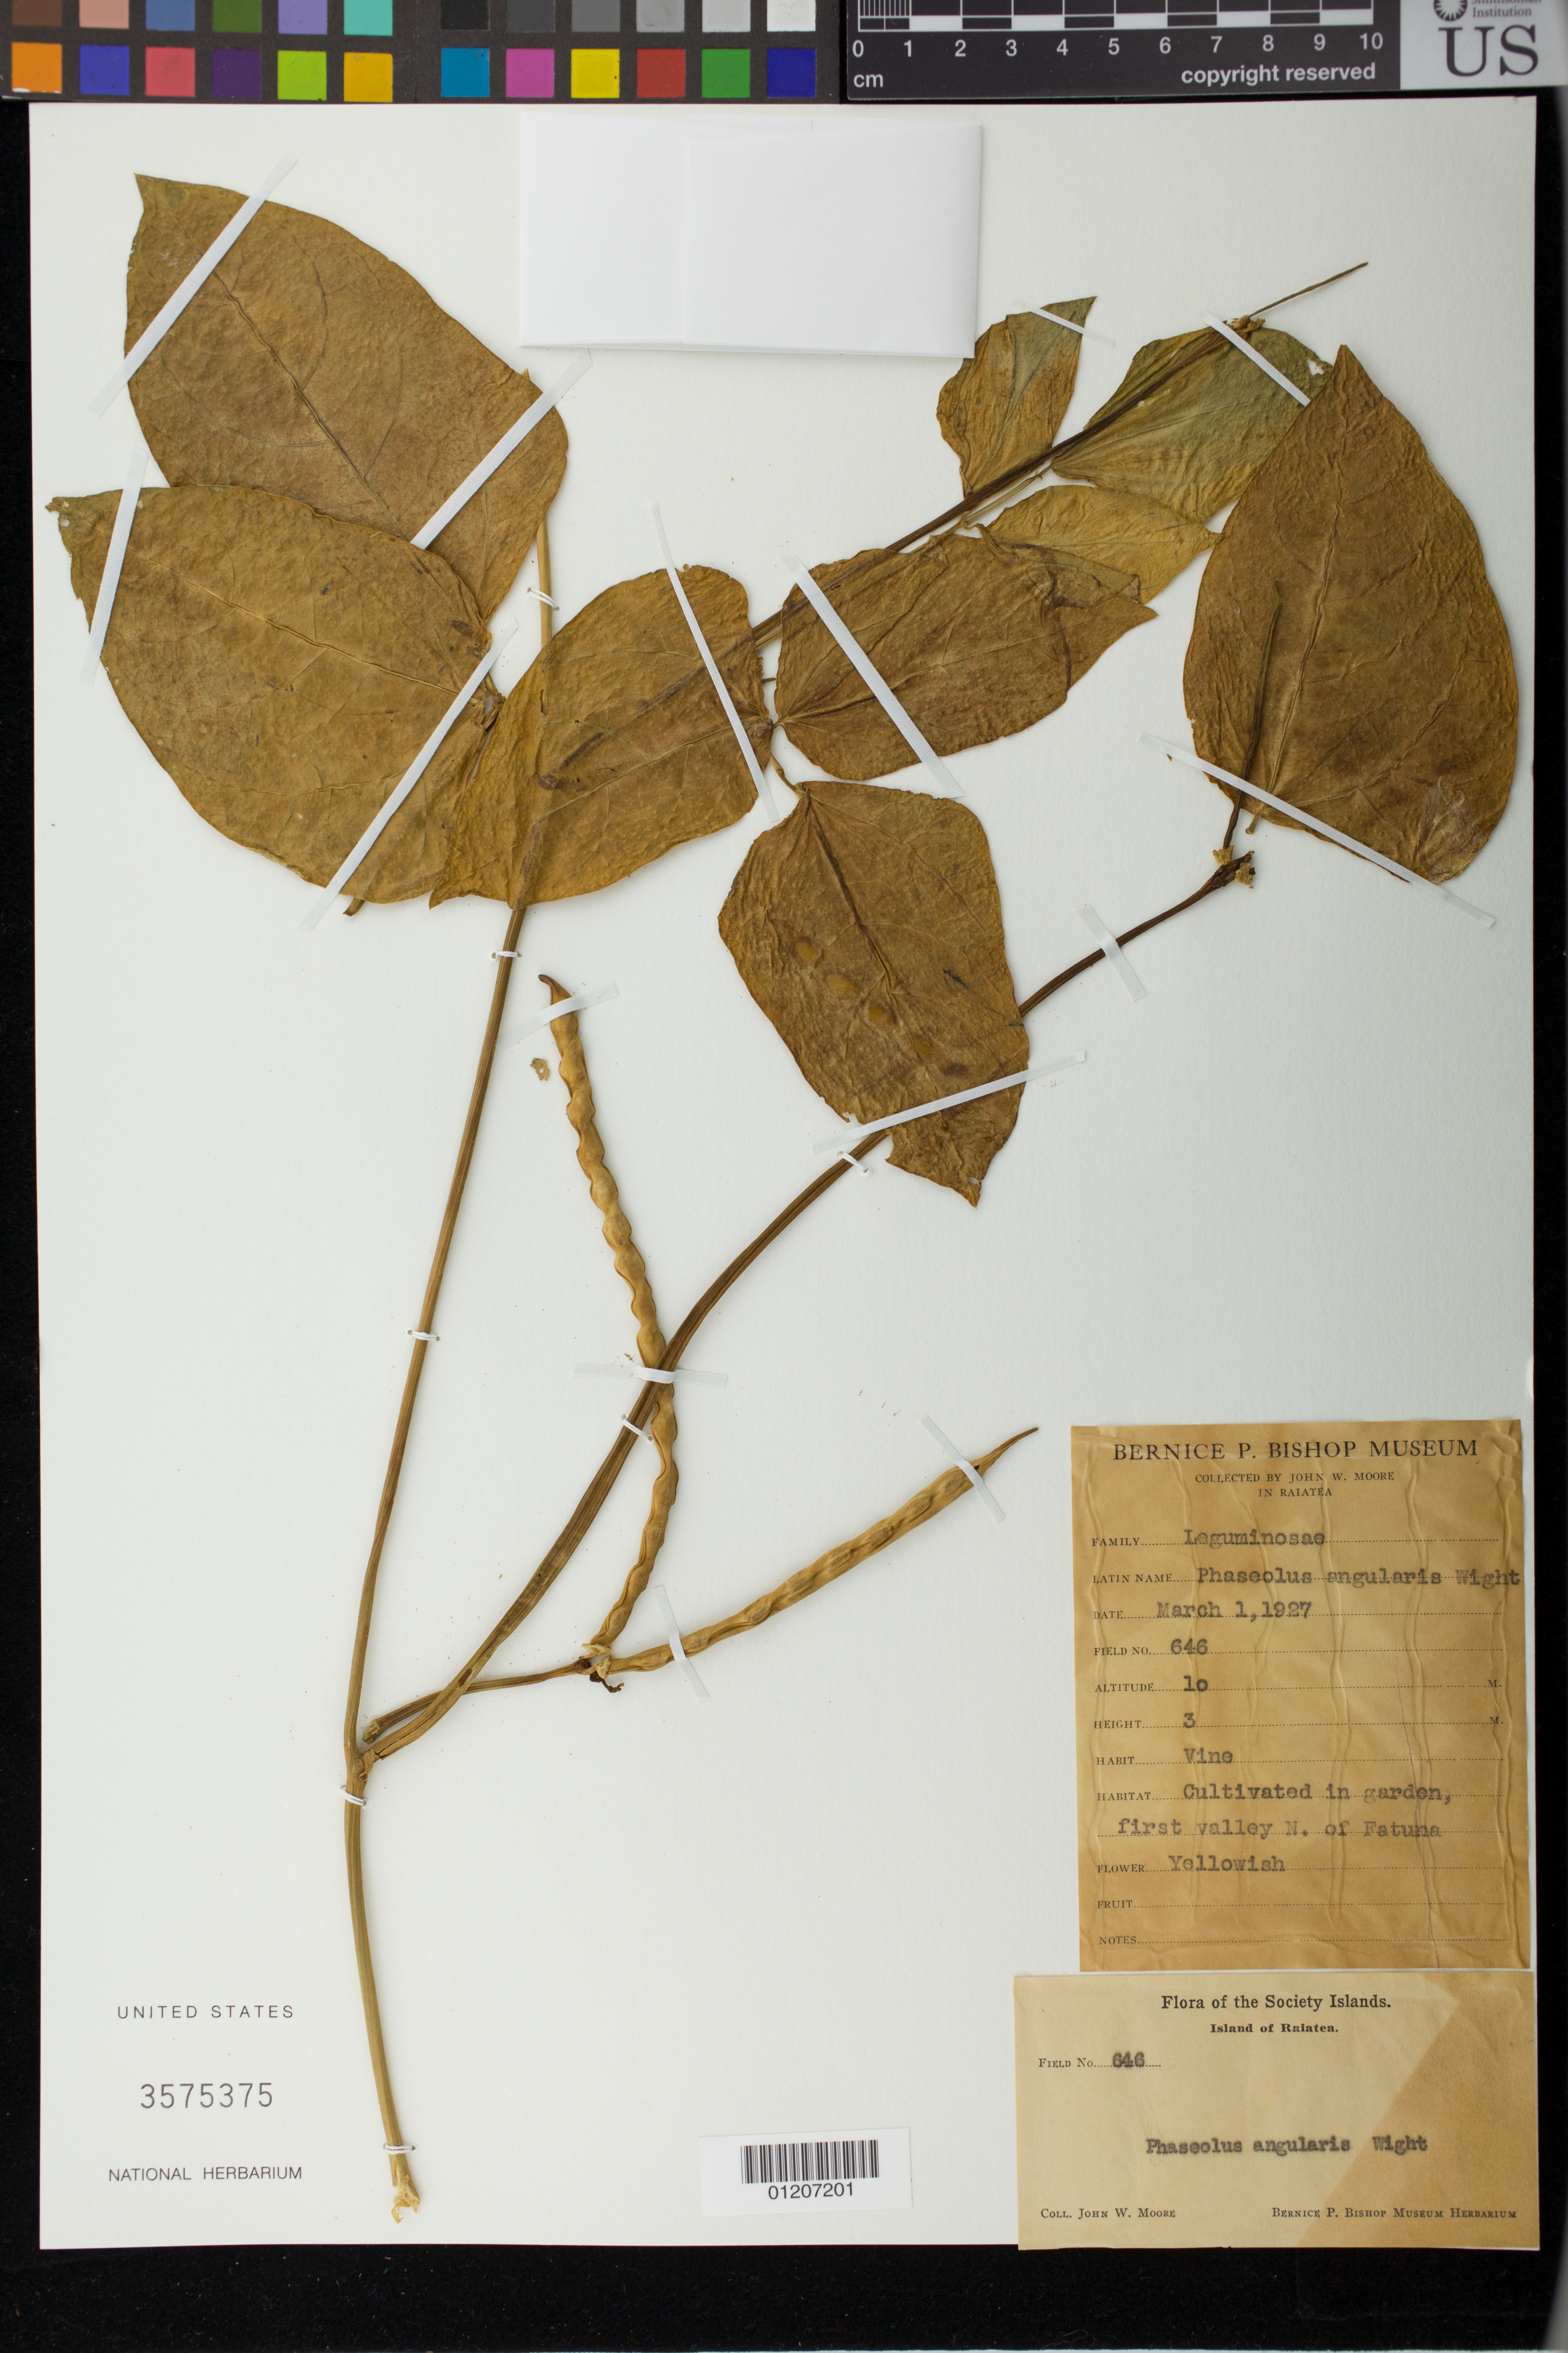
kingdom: Plantae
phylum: Tracheophyta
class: Magnoliopsida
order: Fabales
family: Fabaceae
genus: Vigna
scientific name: Vigna angularis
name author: (Willd.) Ohwi & H. Ohashi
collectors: J. Moore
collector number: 646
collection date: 1927-03-01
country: French Polynesia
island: Raiatea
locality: First valley N. of Fatuna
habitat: In garden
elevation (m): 10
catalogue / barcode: US 3575375